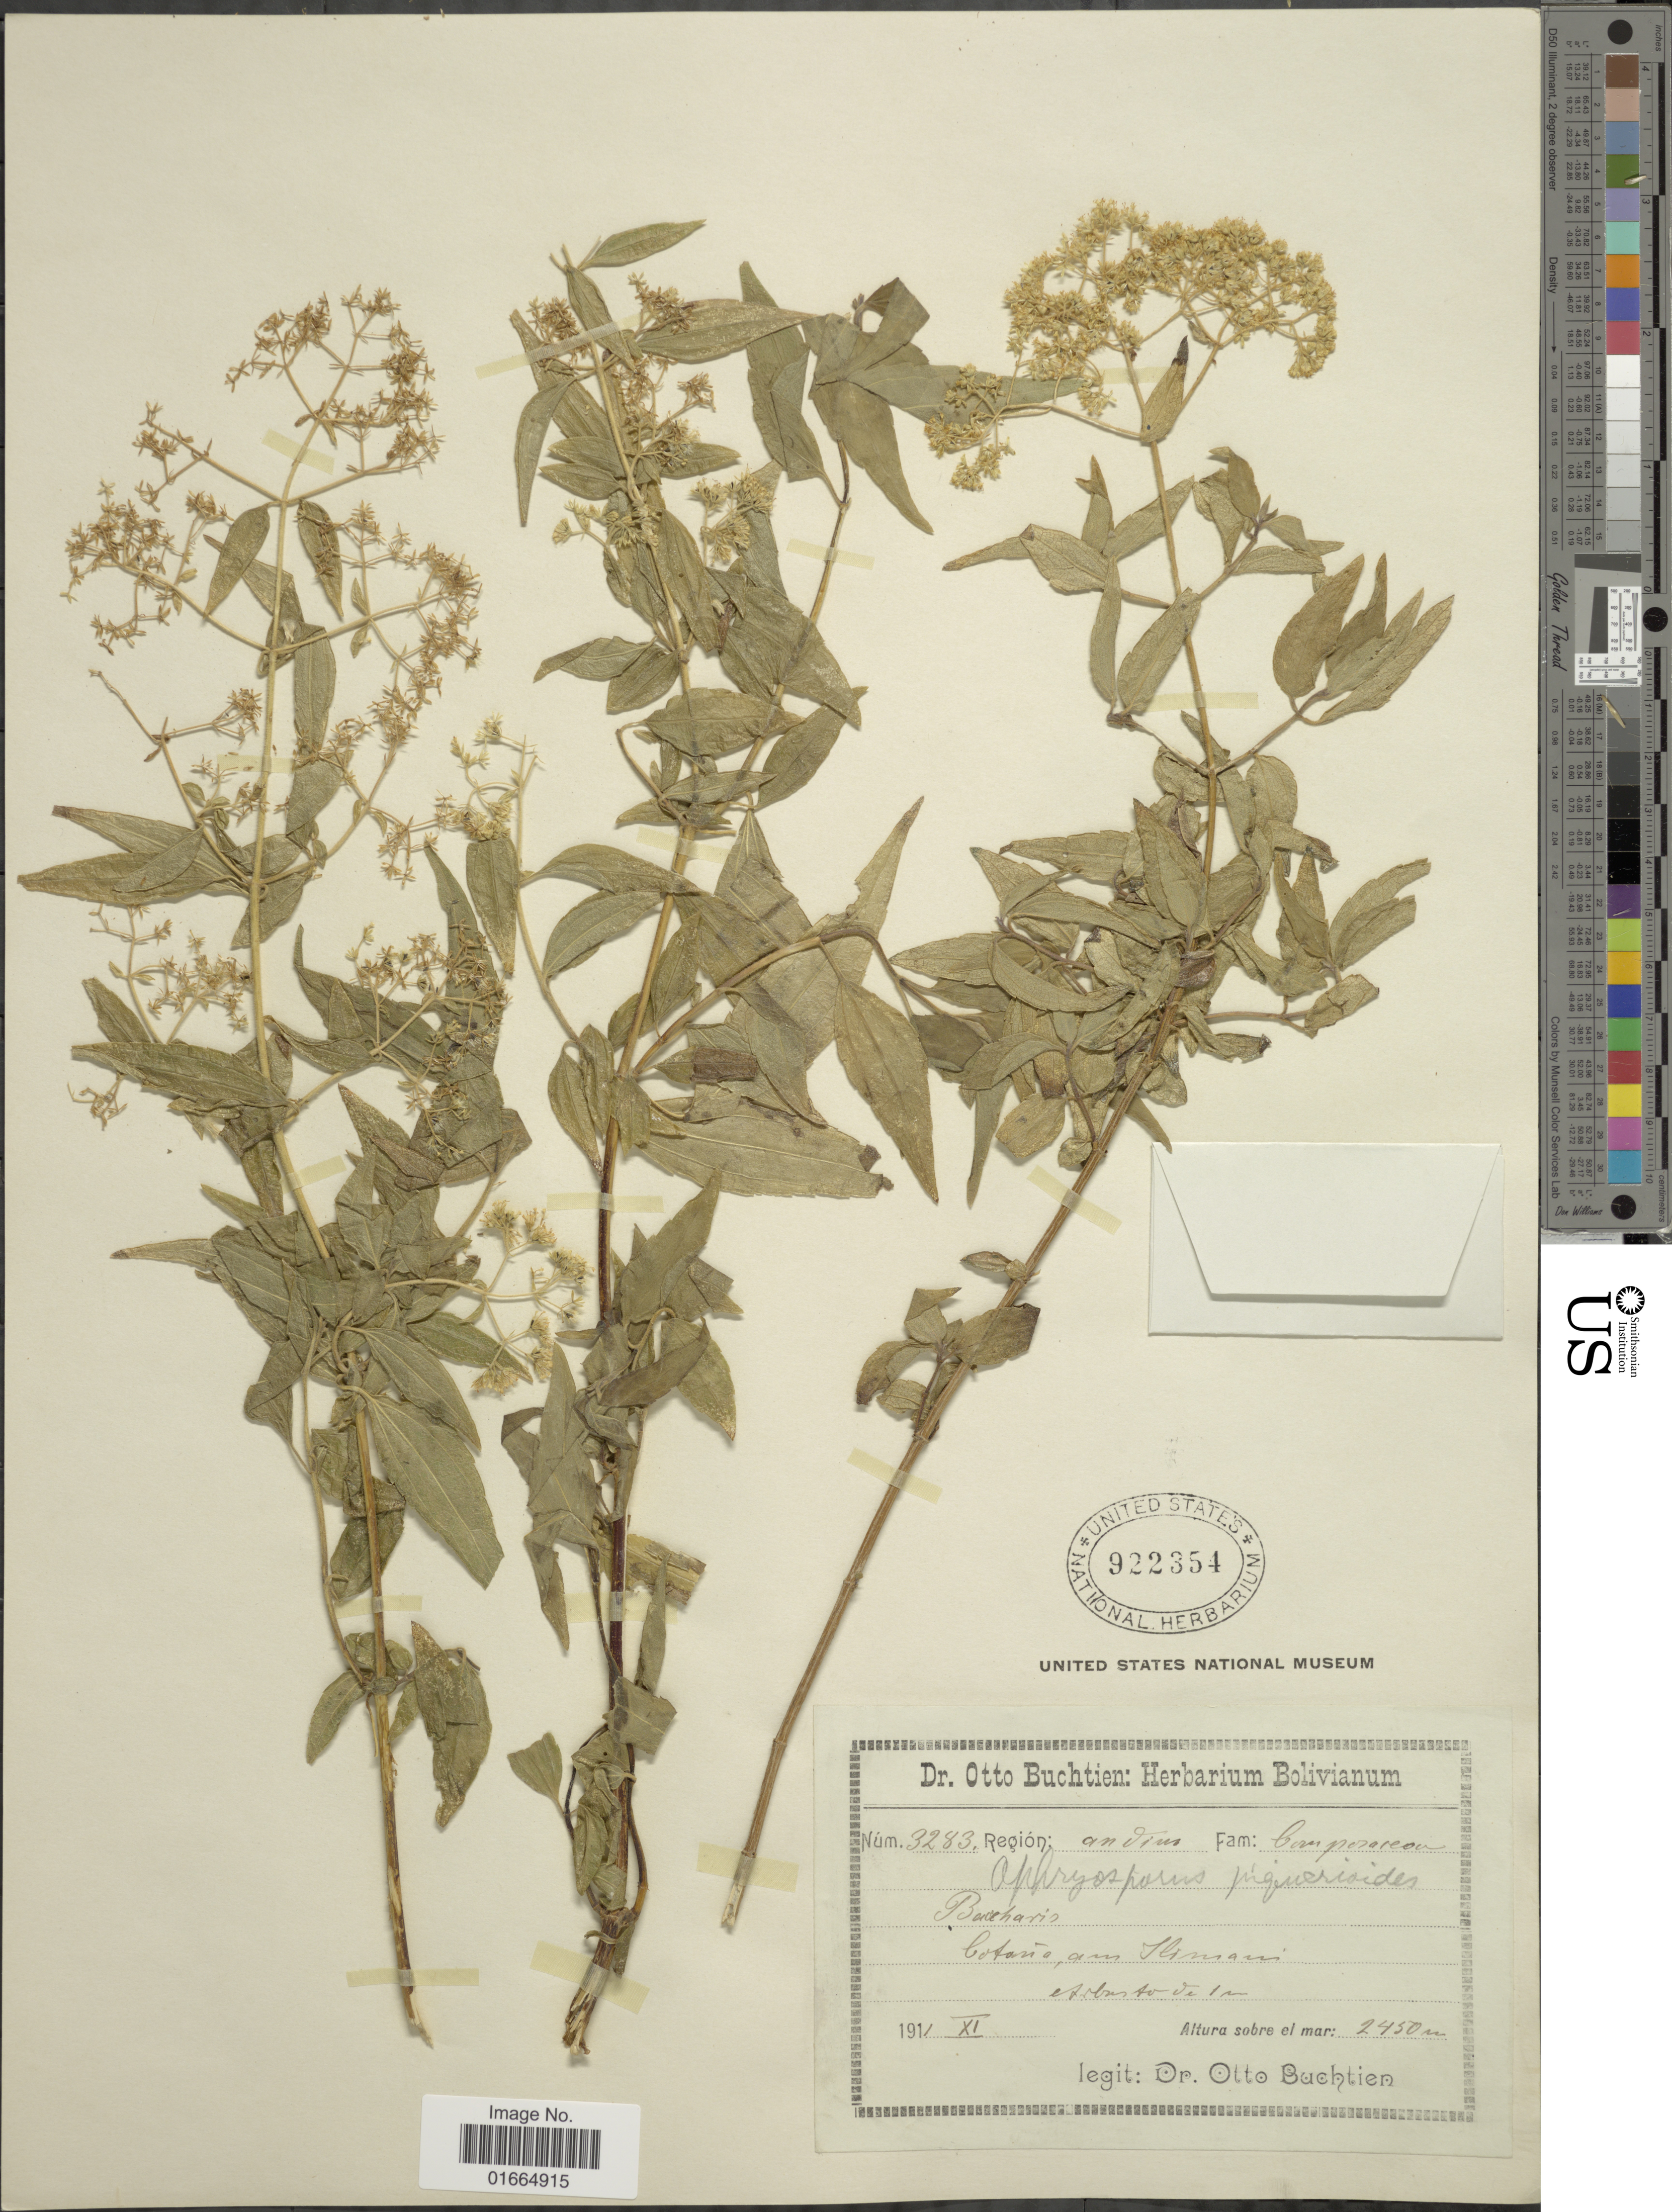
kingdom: Plantae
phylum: Tracheophyta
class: Magnoliopsida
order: Asterales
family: Asteraceae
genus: Ophryosporus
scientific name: Ophryosporus piquerioides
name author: (DC.) Benth. ex Baker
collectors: O. Buchtien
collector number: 3283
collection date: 1911-11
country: Bolivia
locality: Cotaña, at Illimani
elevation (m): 2450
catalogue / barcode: US 922354